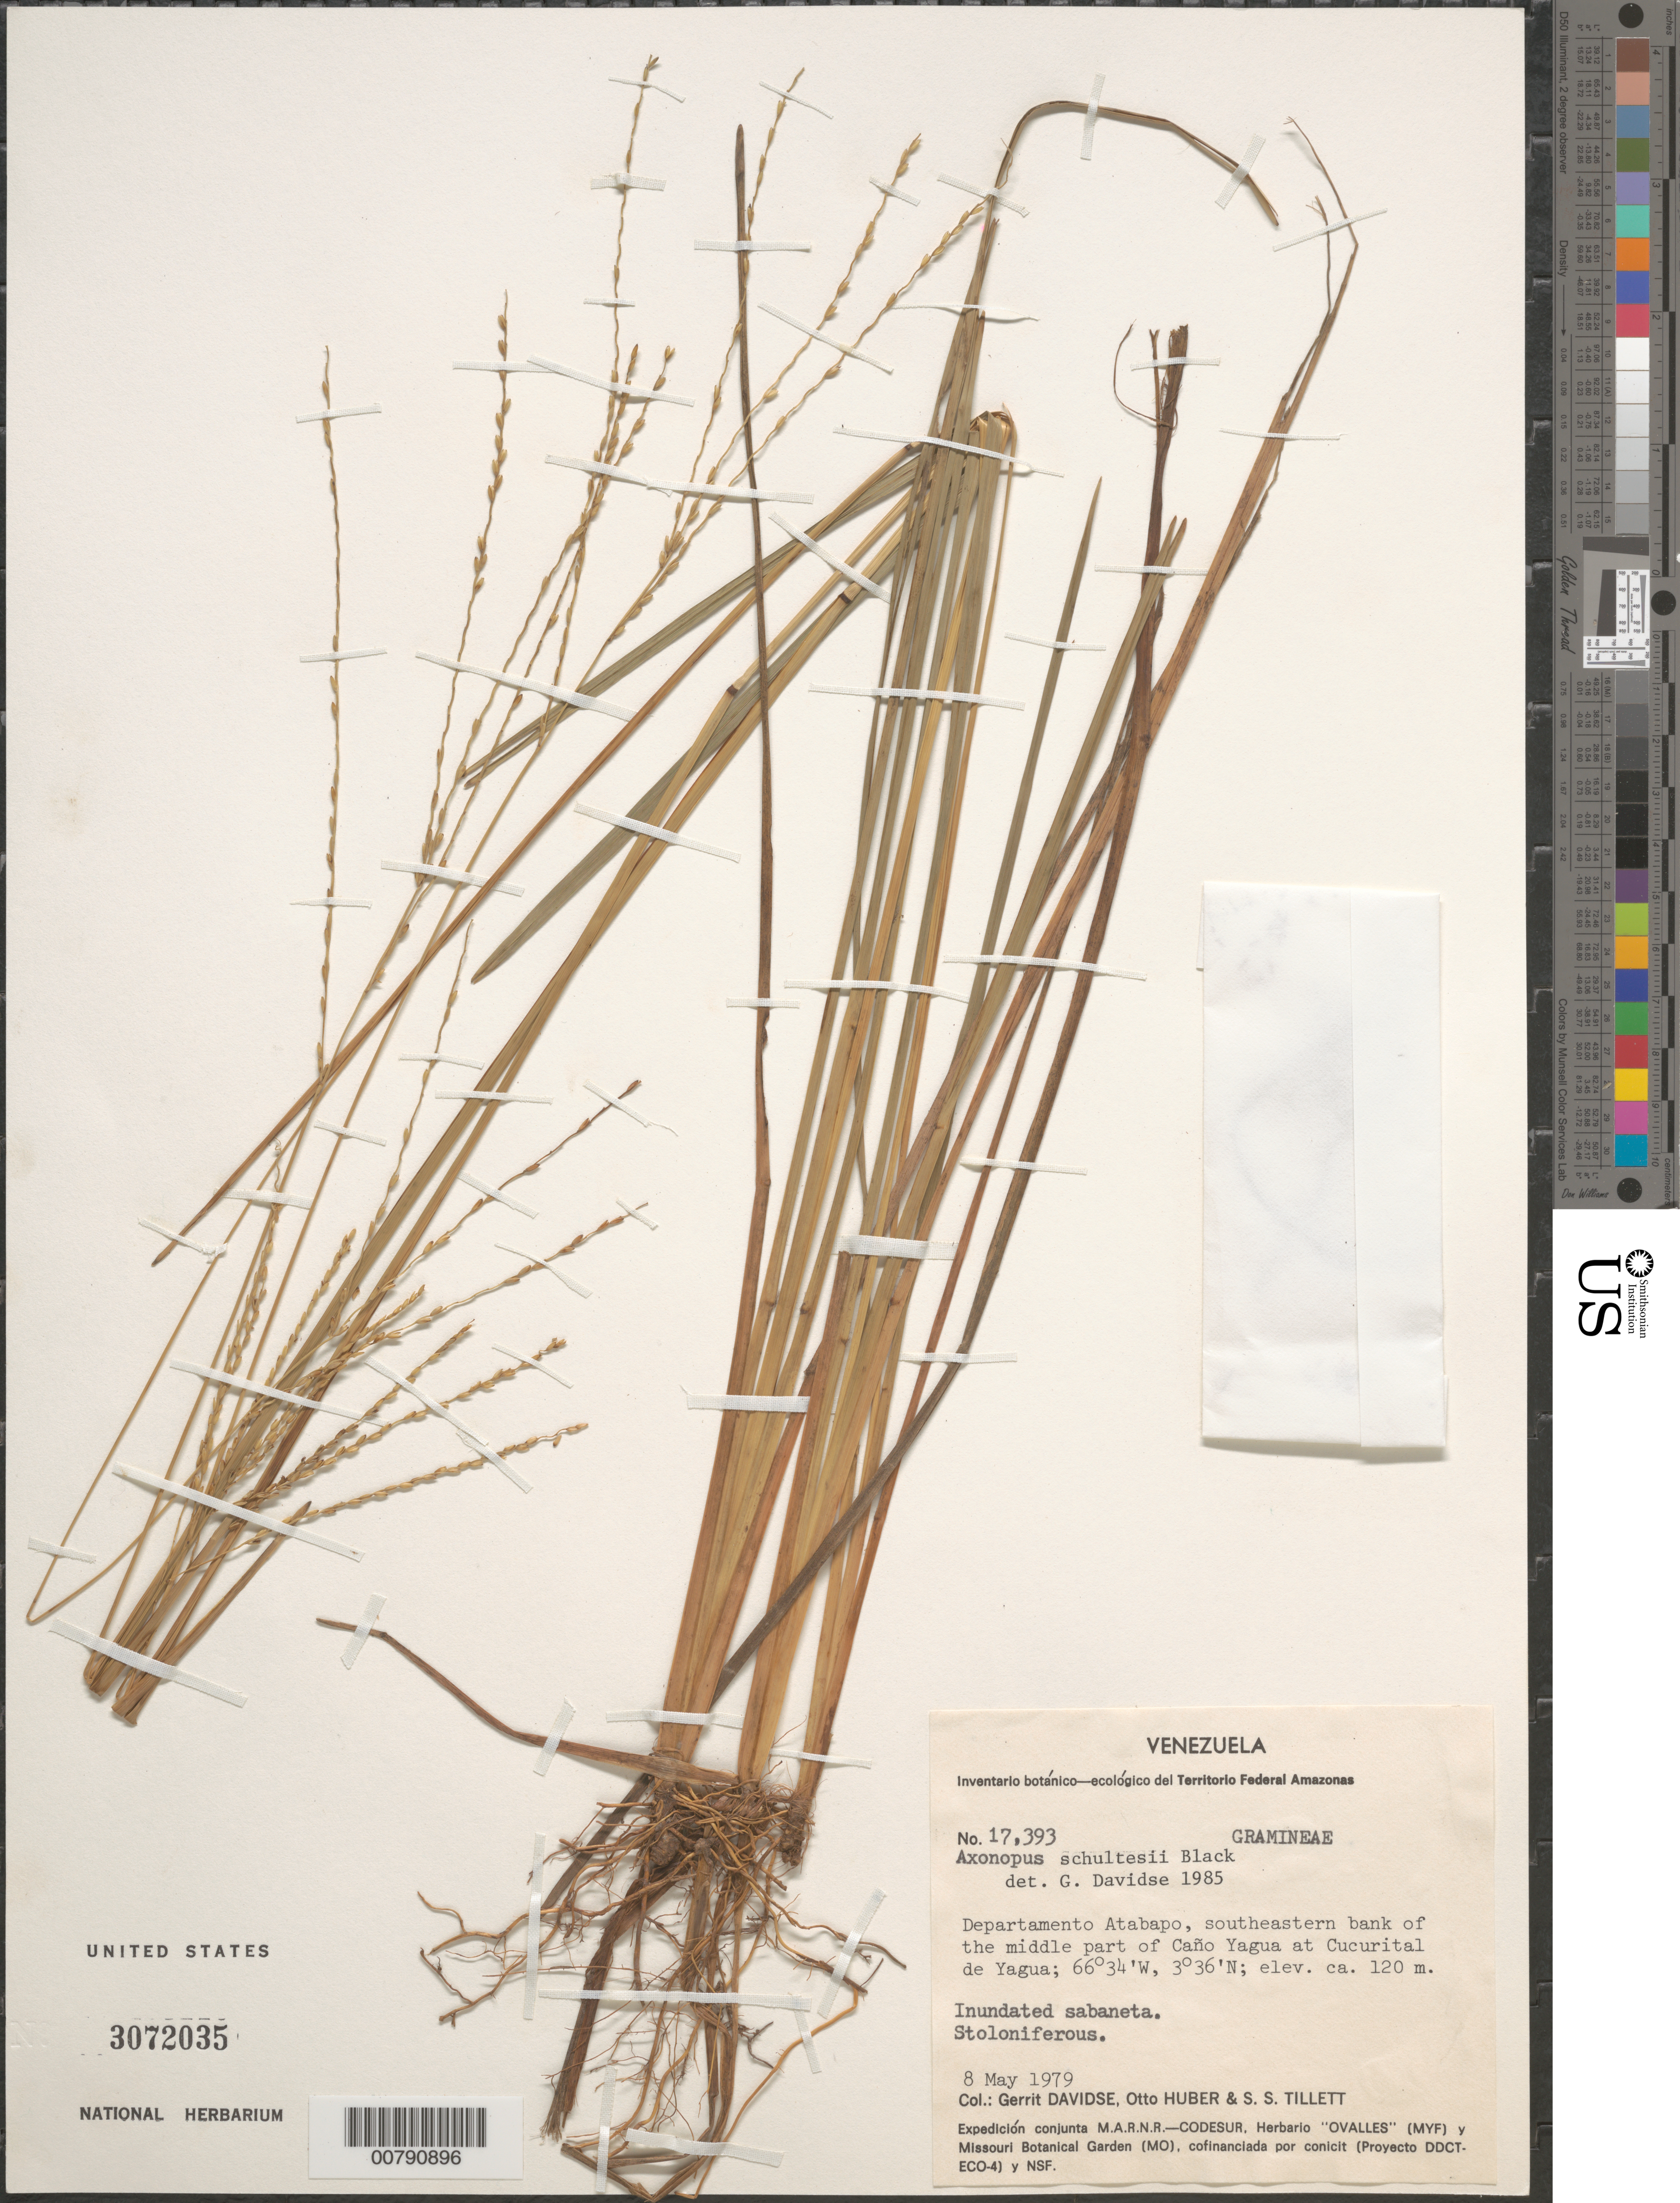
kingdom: Plantae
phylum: Tracheophyta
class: Liliopsida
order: Poales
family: Poaceae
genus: Axonopus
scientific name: Axonopus schultesii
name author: G.A. Black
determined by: Davidse, Gerrit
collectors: G. Davidse, O. Huber & S. S. Tillett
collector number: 17393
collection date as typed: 8-May-79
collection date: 1979-05-08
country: Venezuela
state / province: Amazonas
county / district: Atabapo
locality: Cucurital de Yagua, SE bank of the middle part of Caño Yagua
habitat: Inundated sabaneta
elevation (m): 120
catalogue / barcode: US 3072035